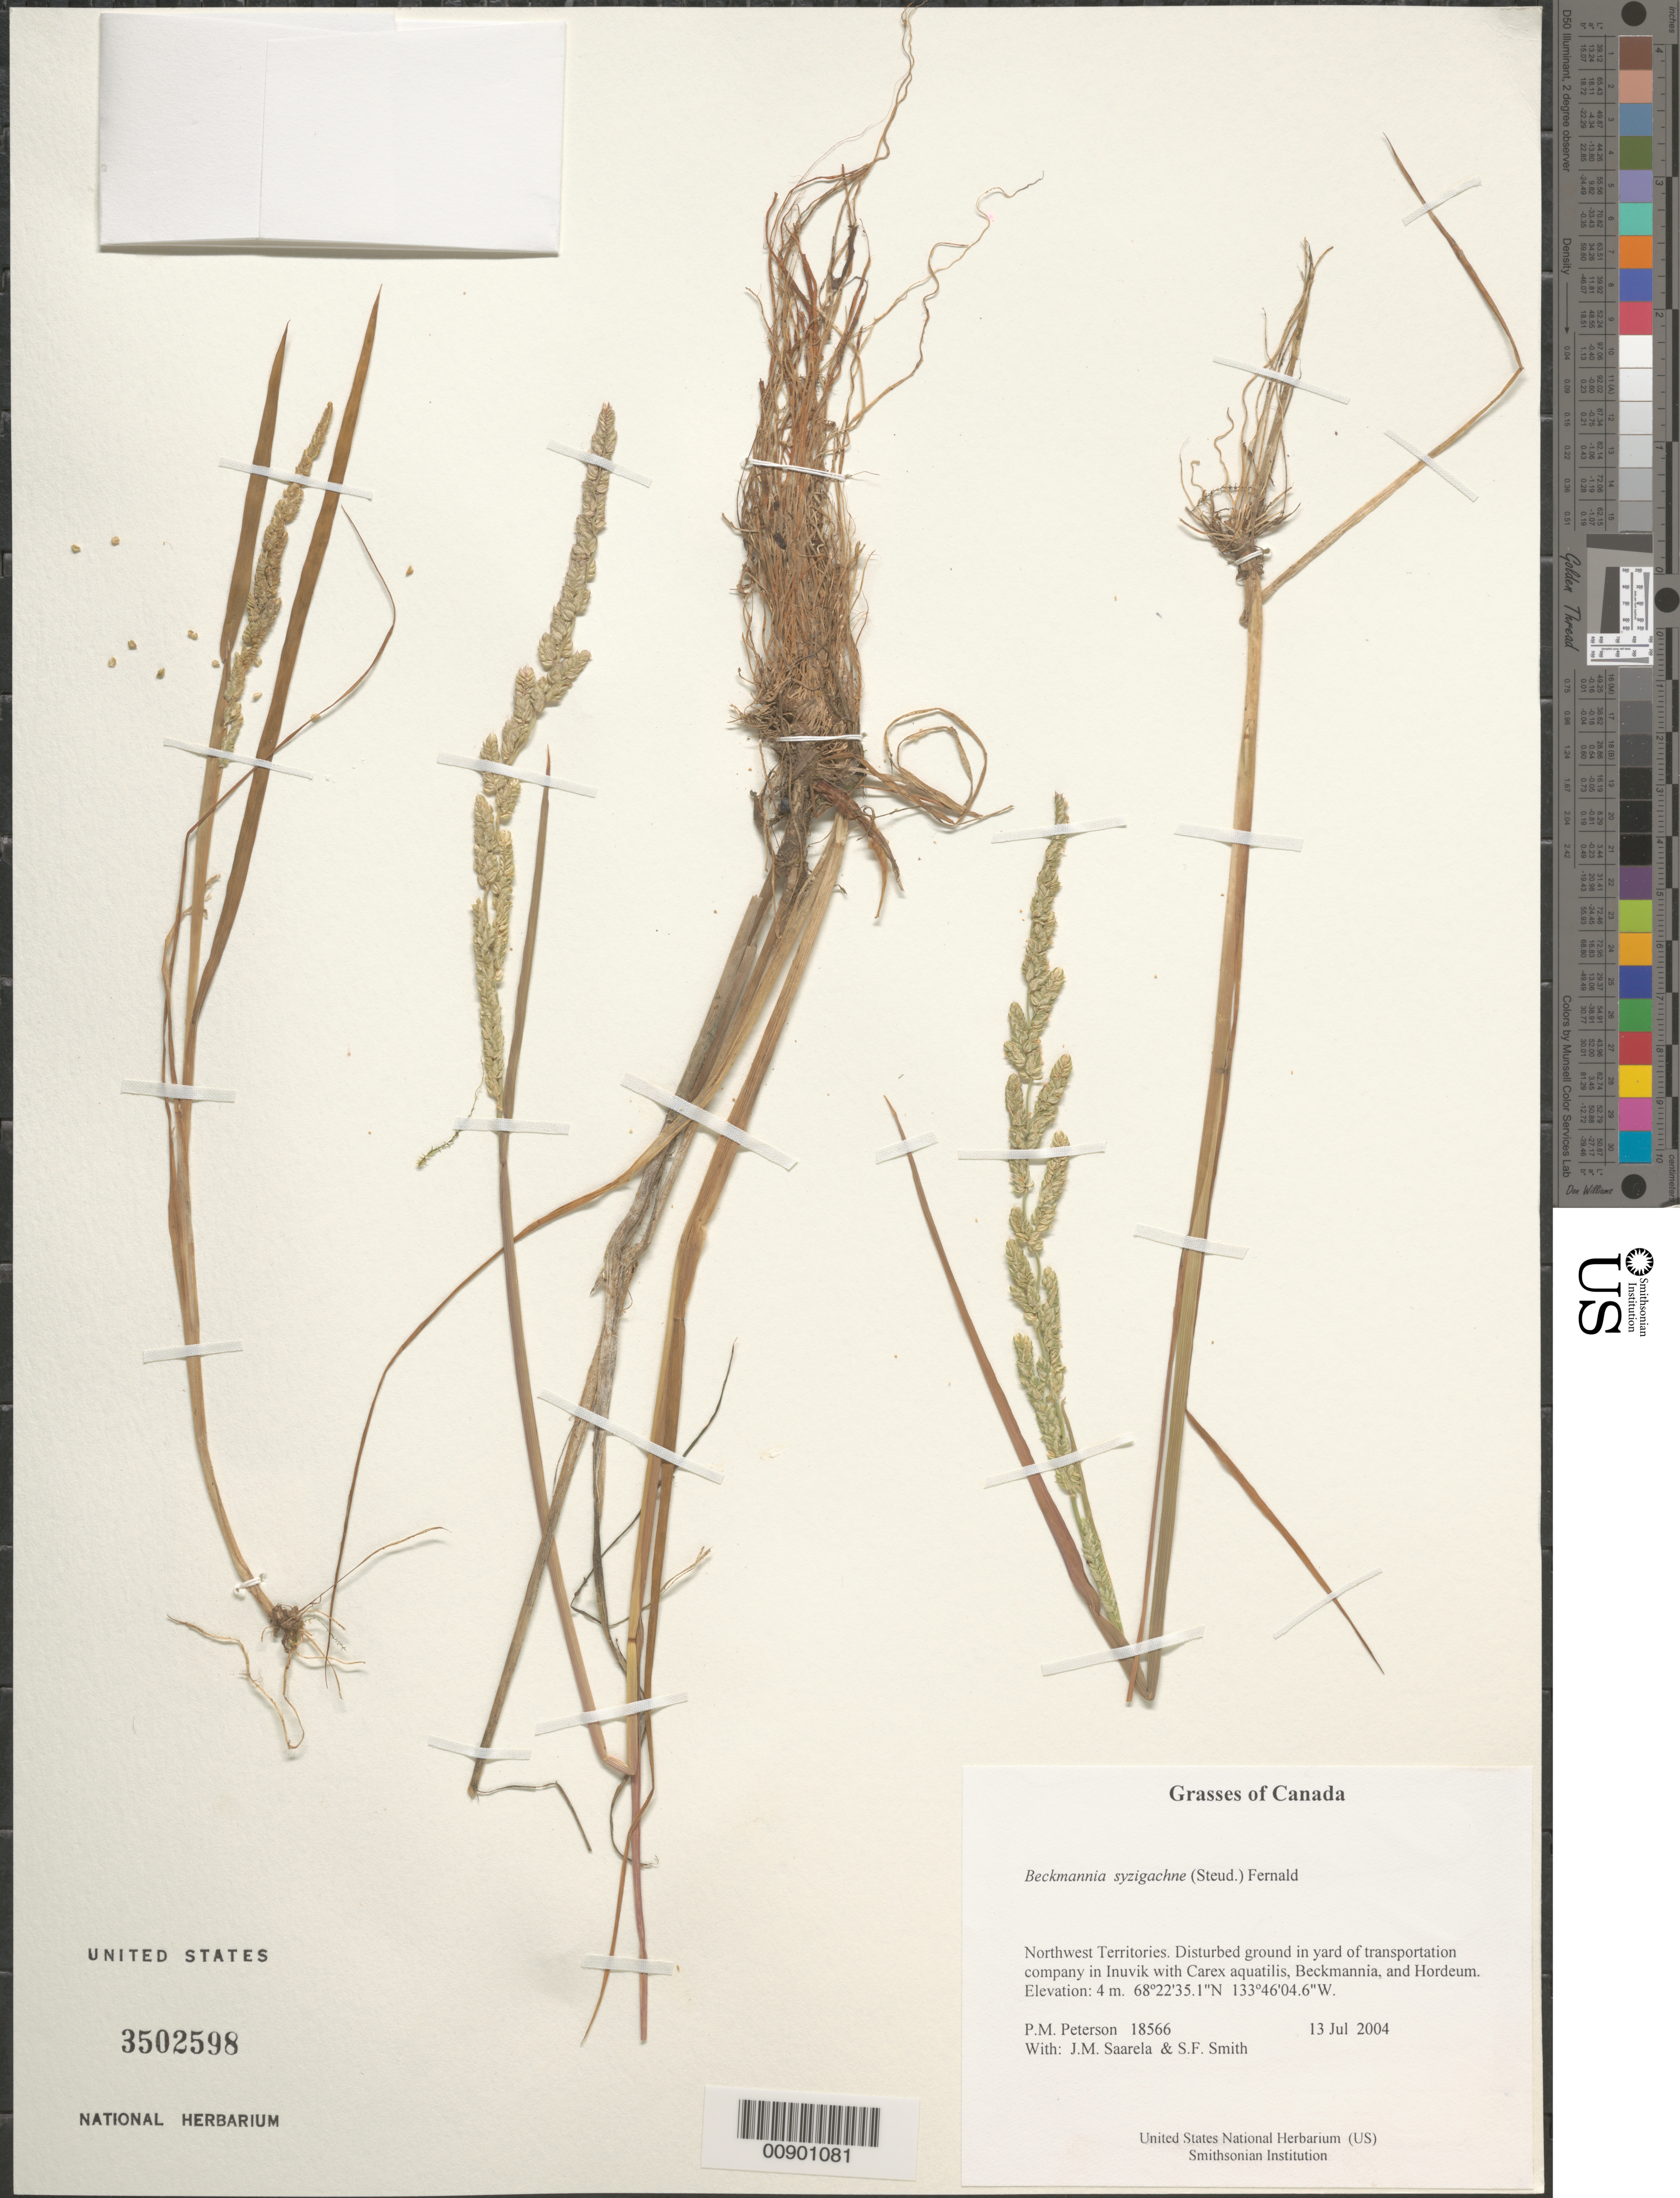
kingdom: Plantae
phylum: Tracheophyta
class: Liliopsida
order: Poales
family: Poaceae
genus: Beckmannia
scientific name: Beckmannia syzigachne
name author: (Steud.) Fernald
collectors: P. M. Peterson, J. Saarela & S.F. Smith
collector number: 18566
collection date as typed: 13 Jul 2004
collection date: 2004-07-13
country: Canada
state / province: Northwest Territories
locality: Disturbed ground in yard of transportation company in Inuvik with Carex aquatilis, Beckmannia, and Hordeum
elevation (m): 4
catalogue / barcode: US 3502598